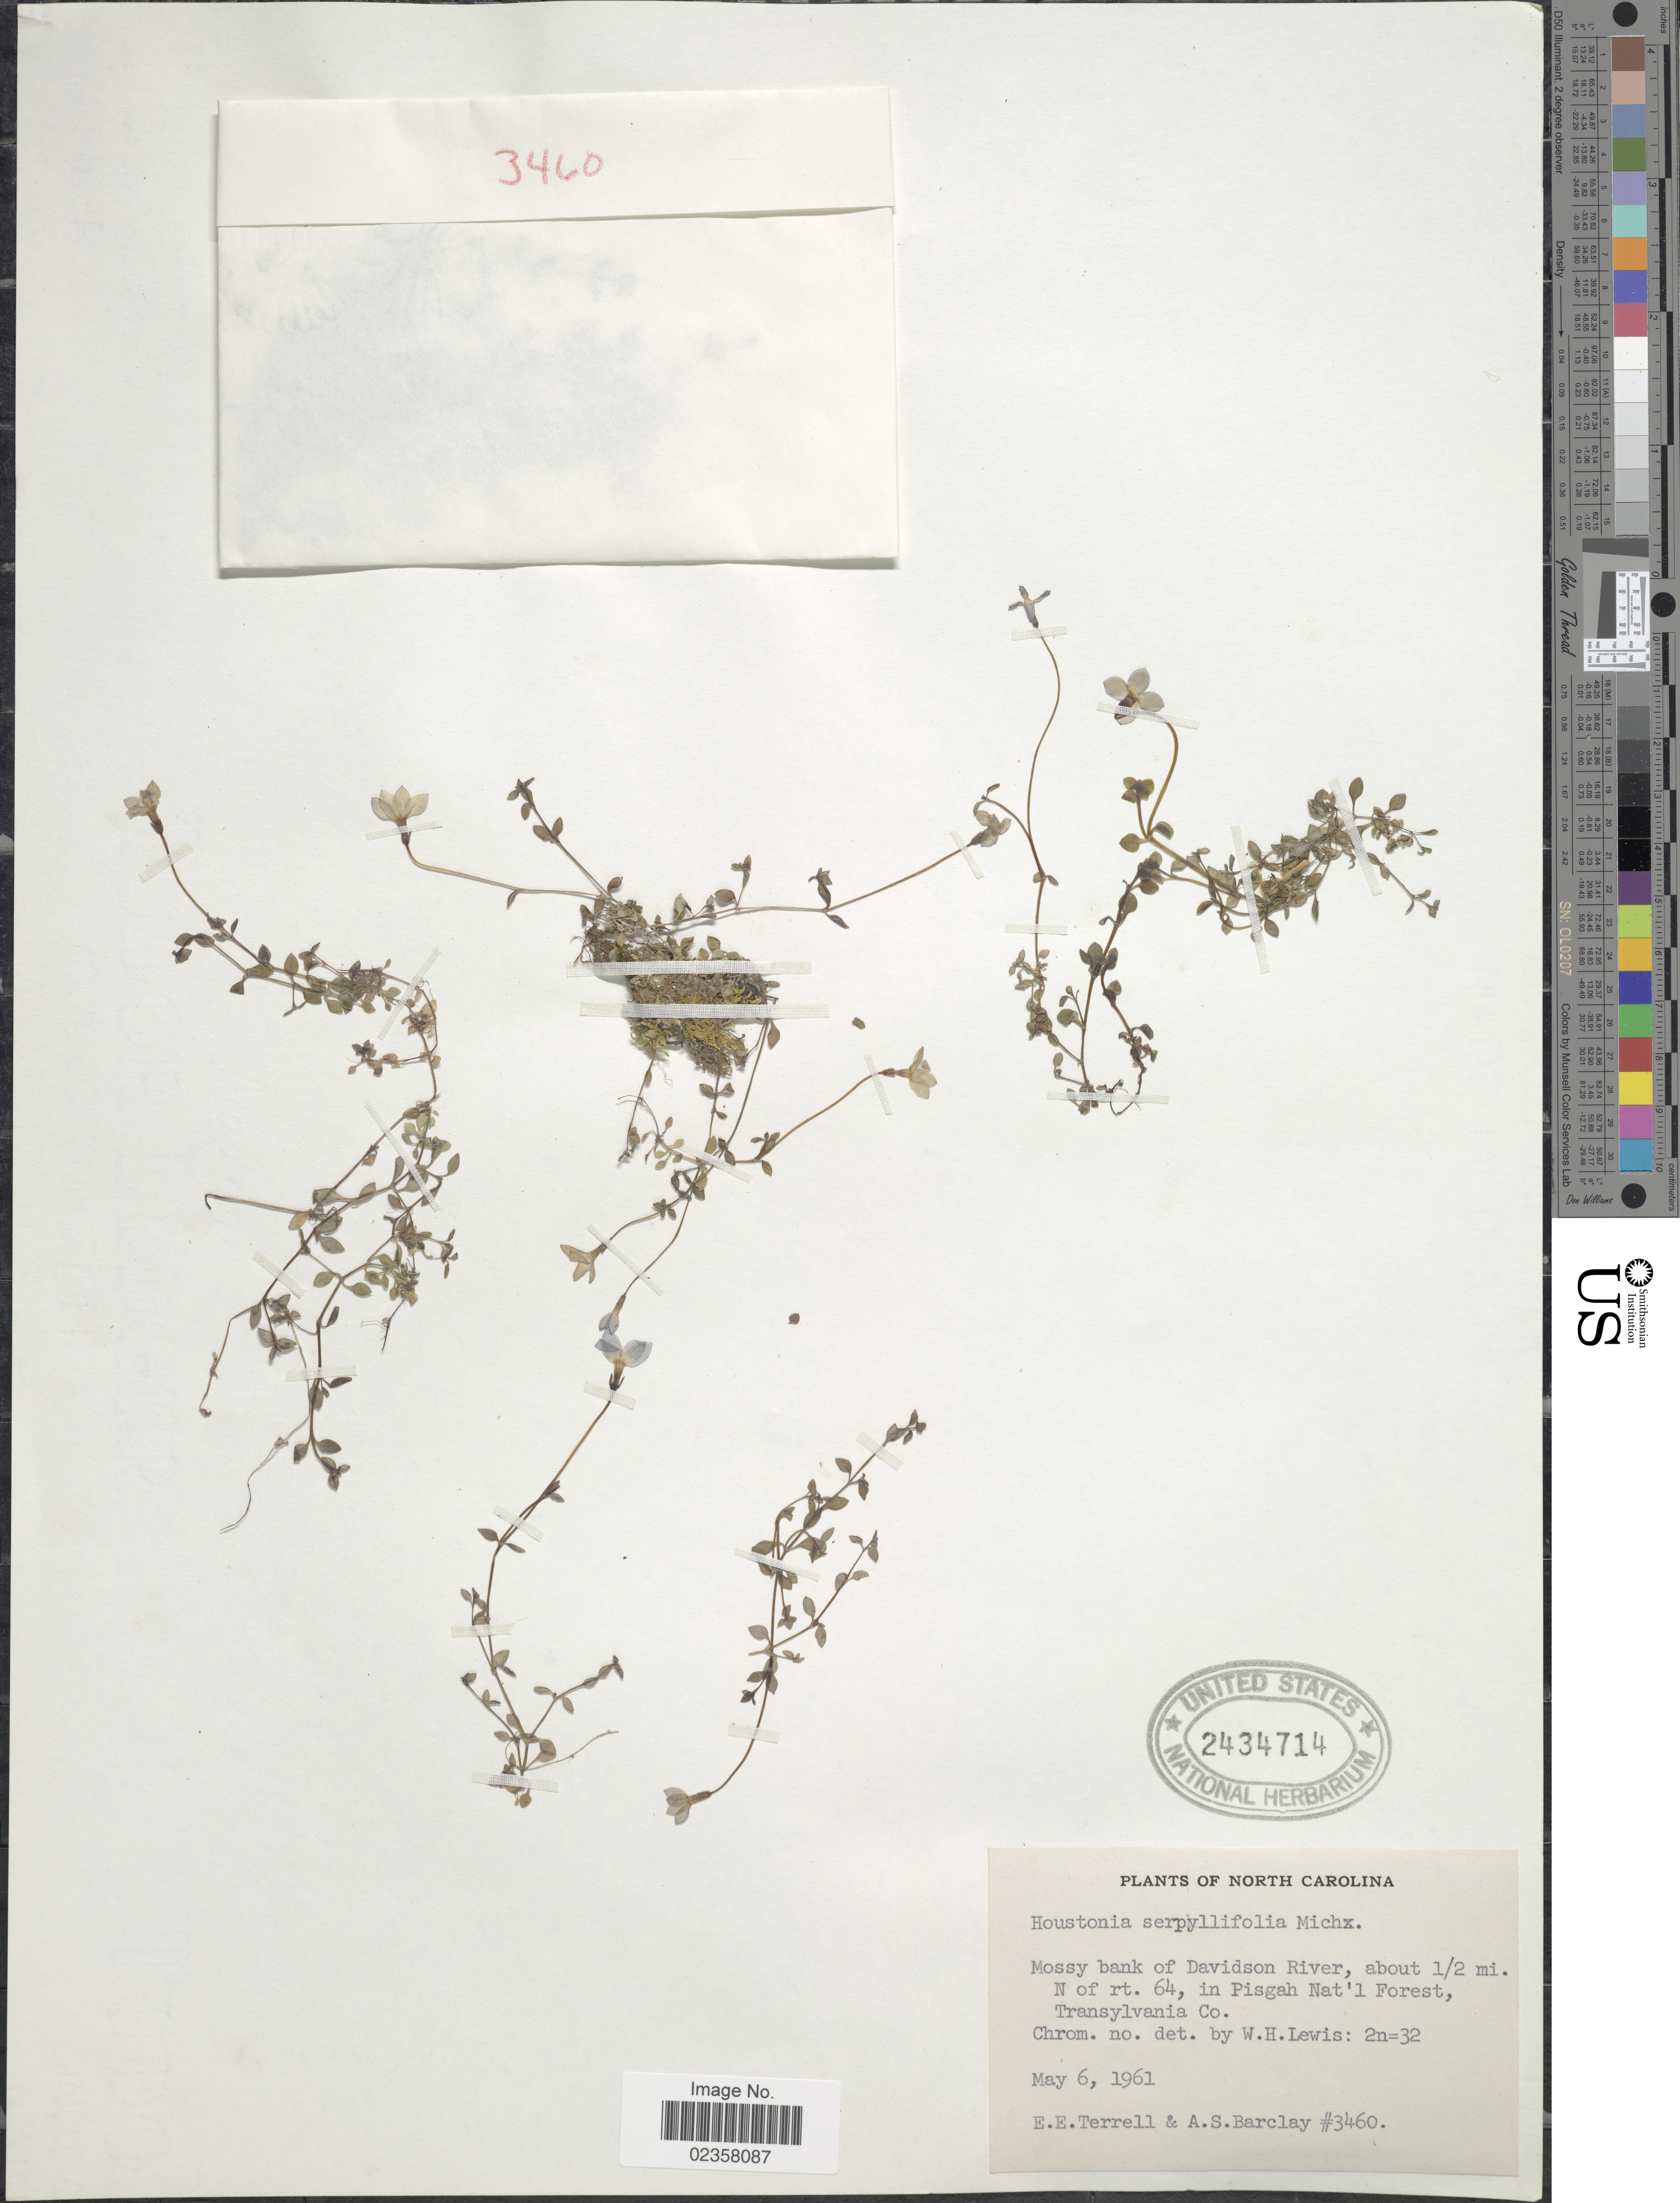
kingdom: Plantae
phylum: Tracheophyta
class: Magnoliopsida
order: Gentianales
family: Rubiaceae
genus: Houstonia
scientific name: Houstonia serpyllifolia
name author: Michx.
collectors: E. E. Terrell & A. S. Barclay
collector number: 3460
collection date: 1961-05-06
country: United States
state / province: North Carolina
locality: Mossy bank of Davidson River, about 1/2 mi. N. of rt. 64, in Pisgah Nat'l Forest, Transylvania Co.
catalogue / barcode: US 2434714